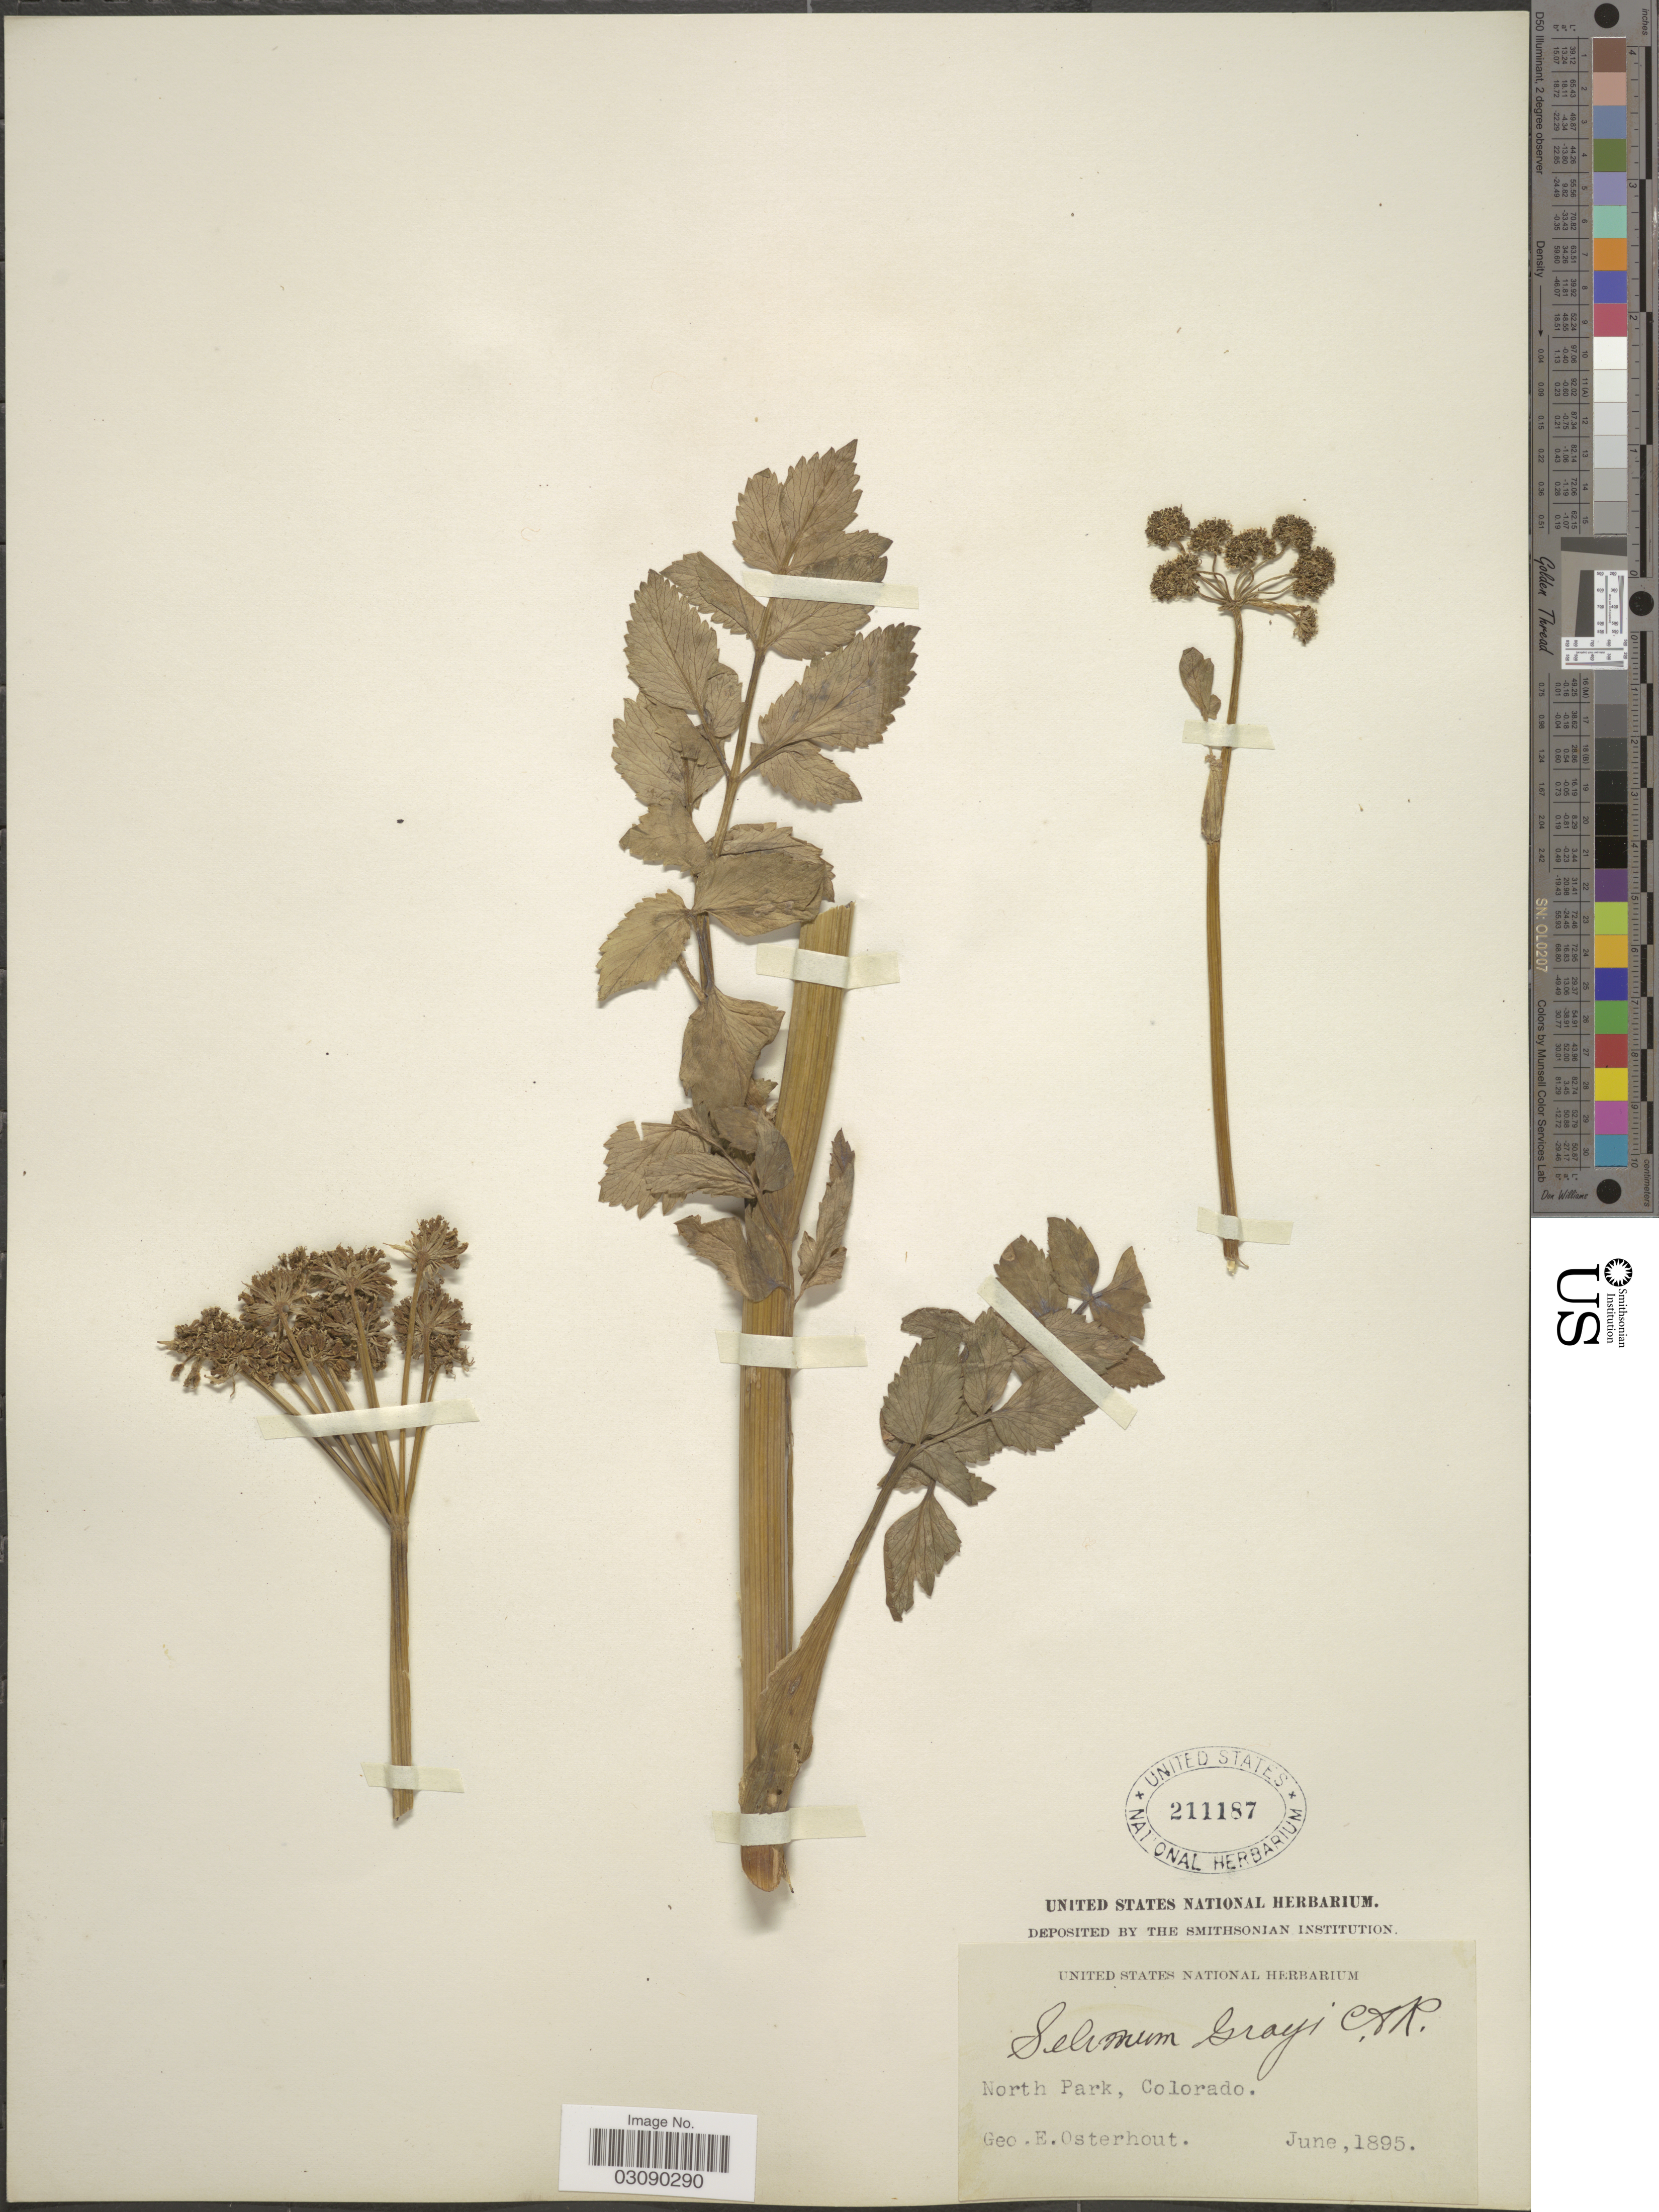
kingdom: Plantae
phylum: Tracheophyta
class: Magnoliopsida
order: Apiales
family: Apiaceae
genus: Angelica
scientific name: Angelica grayi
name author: (J.M. Coult. & Rose) J.M. Coult. & Rose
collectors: G. Osterhout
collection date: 1895-06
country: United States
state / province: Colorado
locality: North Park.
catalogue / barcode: US 211187